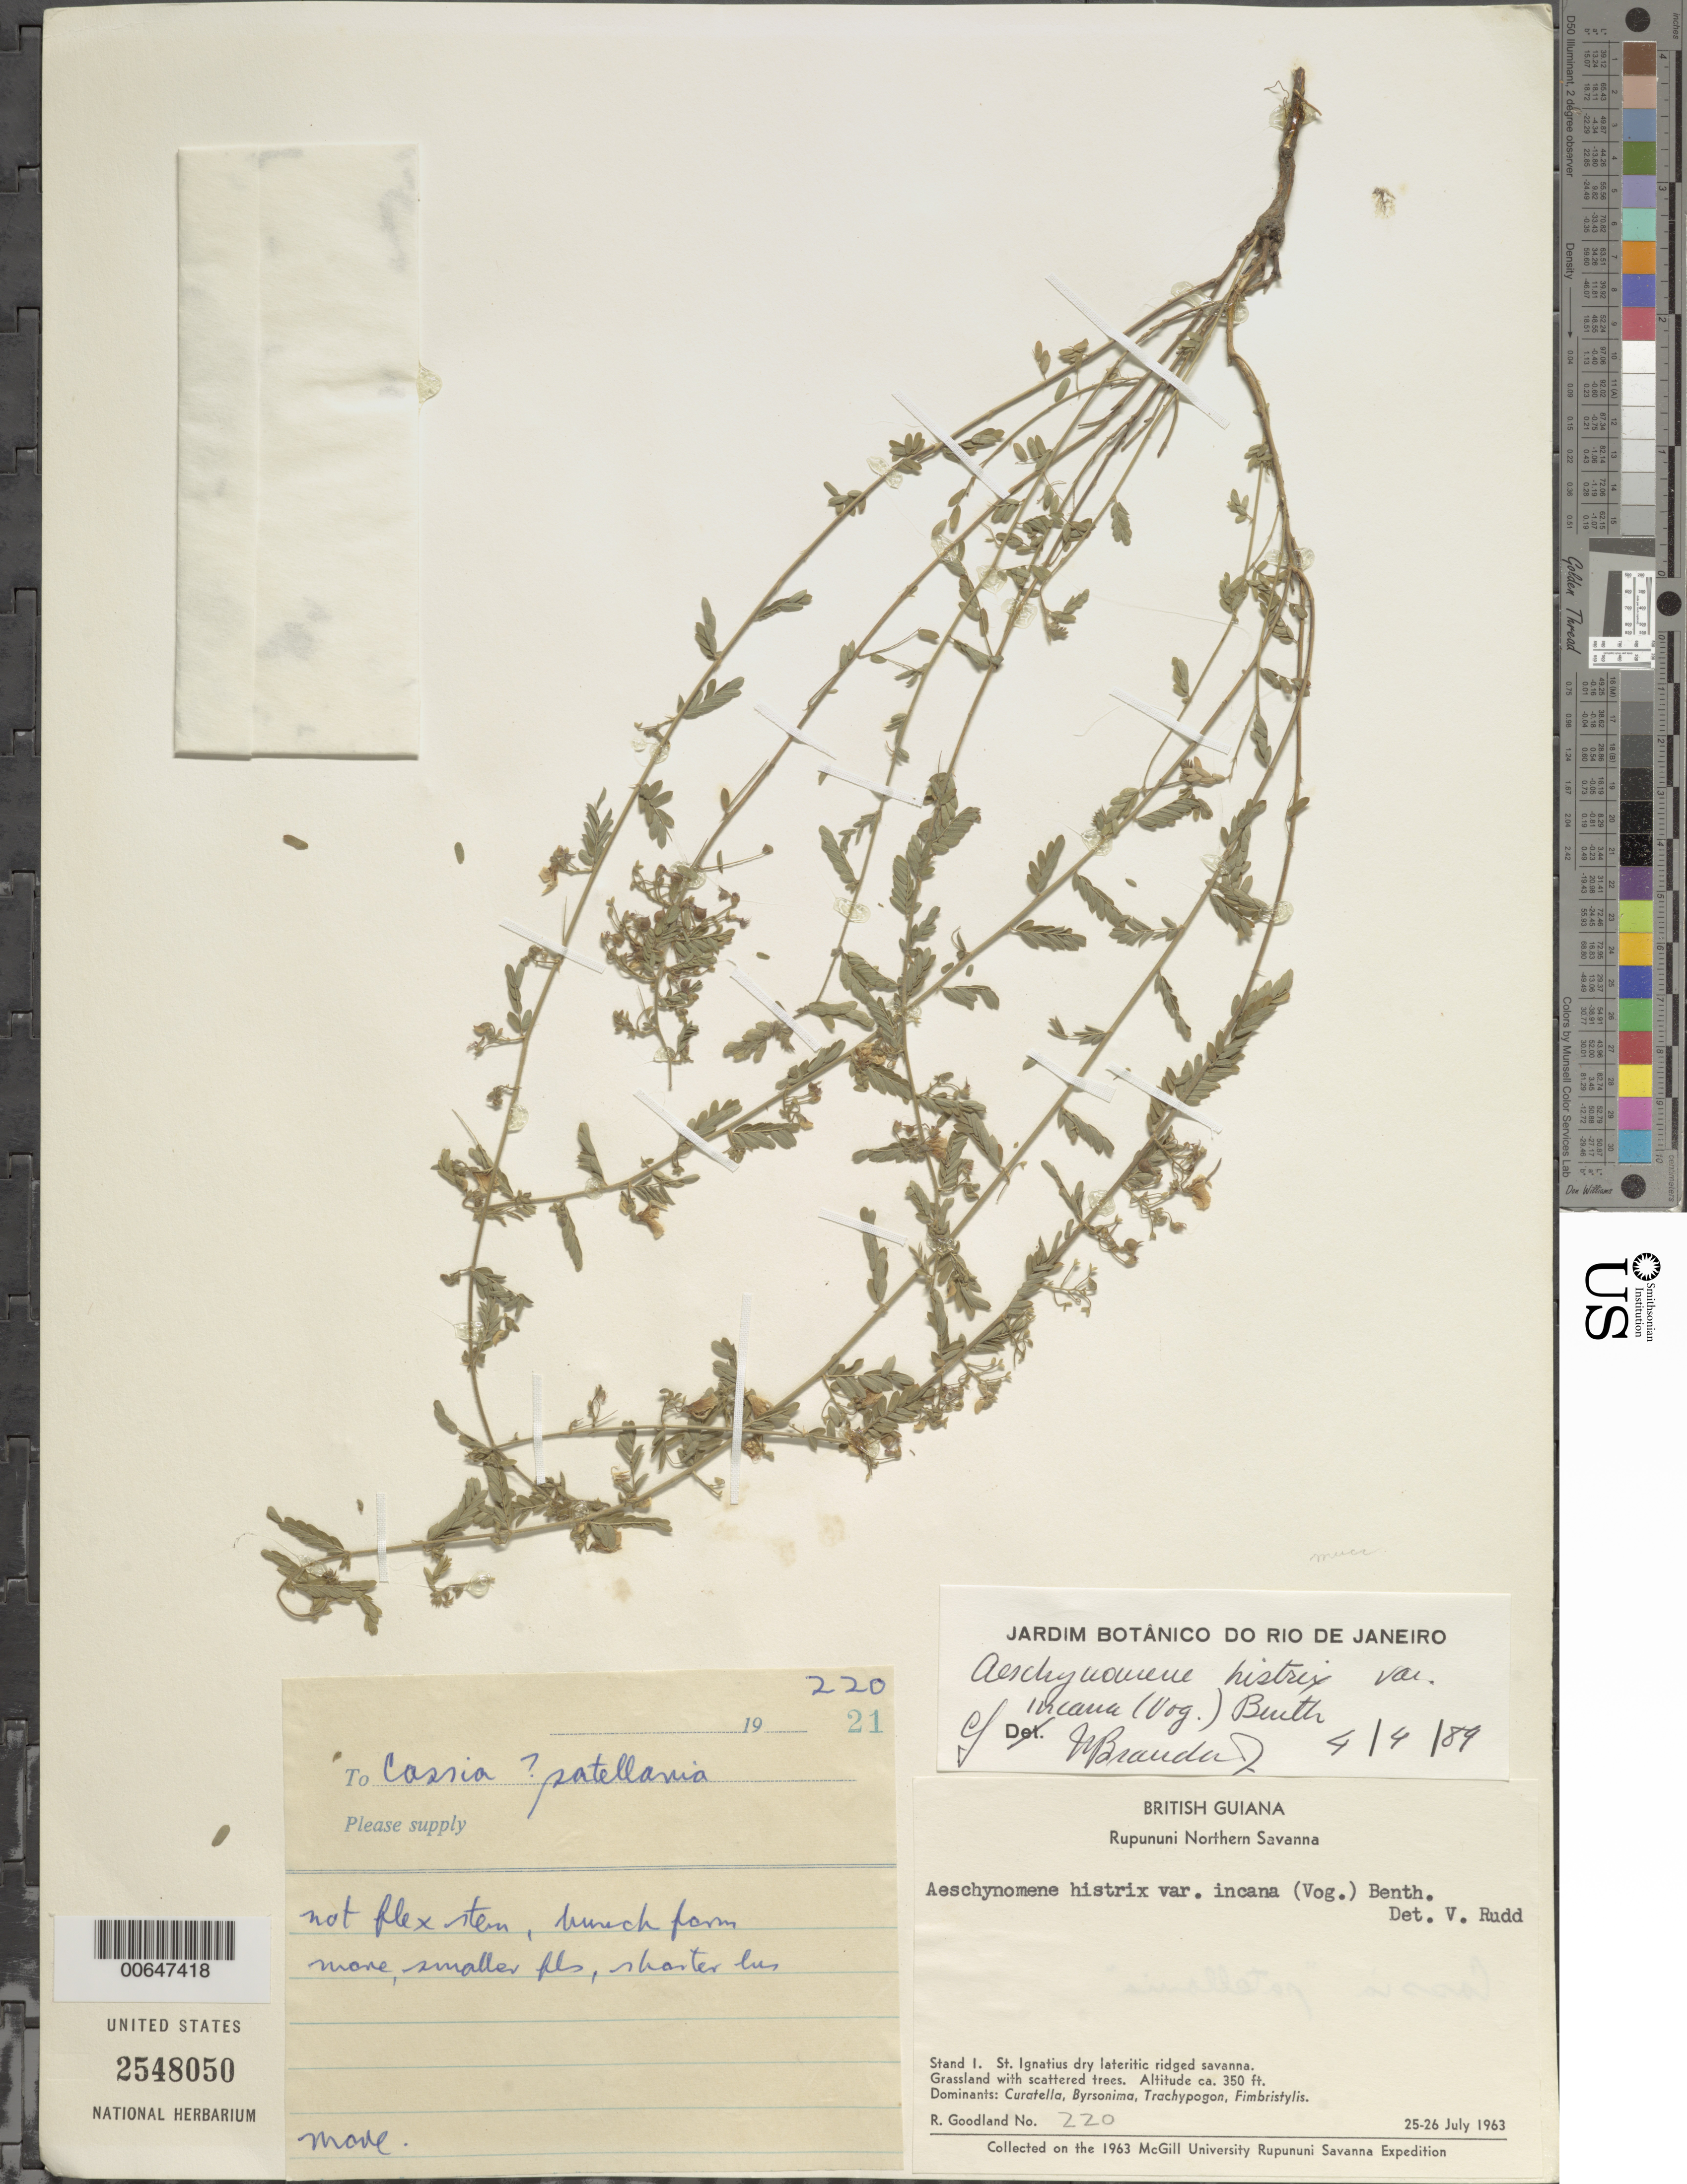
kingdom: Plantae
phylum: Tracheophyta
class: Magnoliopsida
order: Fabales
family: Fabaceae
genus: Aeschynomene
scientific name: Aeschynomene histrix var. incana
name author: Benth.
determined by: Branden, W.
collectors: R. Goodland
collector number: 220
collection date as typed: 25-Jul-63 to 26-Jul-63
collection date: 1963-07-25/1963-07-26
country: Guyana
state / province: U. Takutu-U. Essequibo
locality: Rupununi Northern Savanna, St. Ignatius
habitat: Dry lateritic ridged savanna. Grassland with scattered trees. Dominants: Curatella, Byrsonima, Trachypogon, Fimbristylis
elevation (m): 107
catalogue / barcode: US 2548050